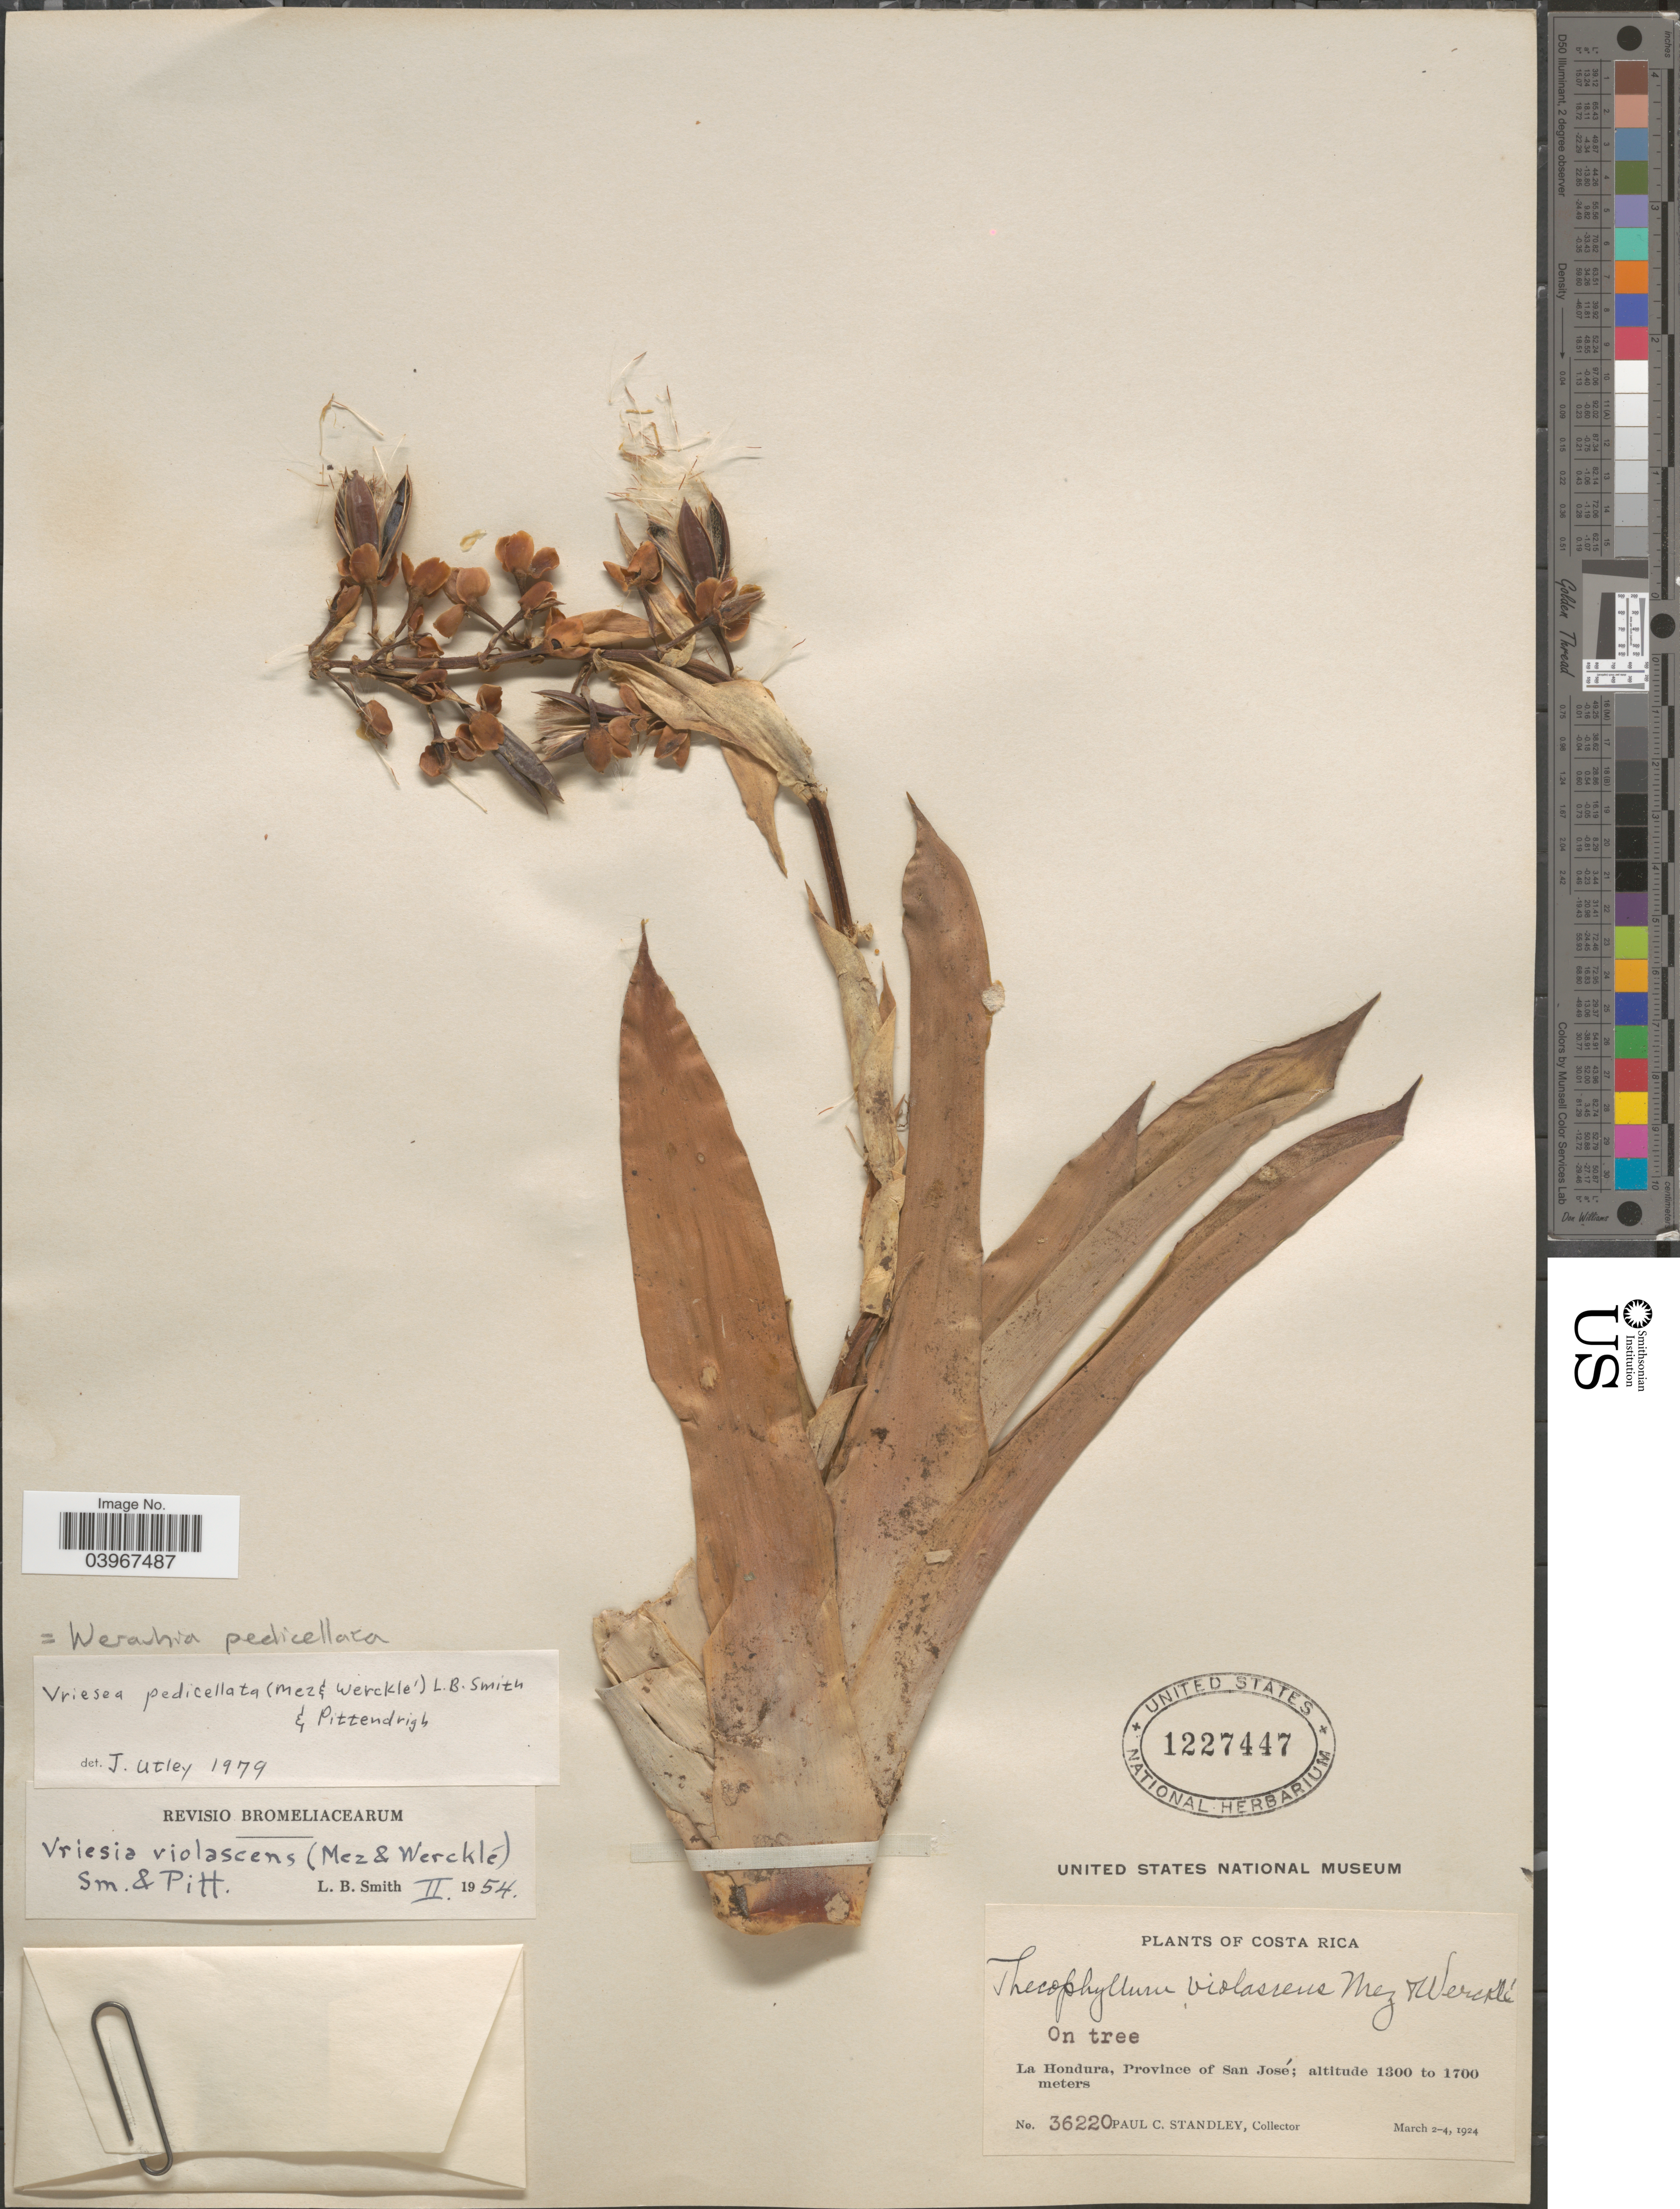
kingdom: Plantae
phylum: Tracheophyta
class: Liliopsida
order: Poales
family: Bromeliaceae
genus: Werauhia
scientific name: Werauhia pedicellata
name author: (Mez & Wercklé) J.R. Grant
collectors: P. C. Standley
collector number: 36220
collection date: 1924-03-02/1924-03-04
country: Costa Rica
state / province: San José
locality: La Hondura.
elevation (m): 1300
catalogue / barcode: US 1227447